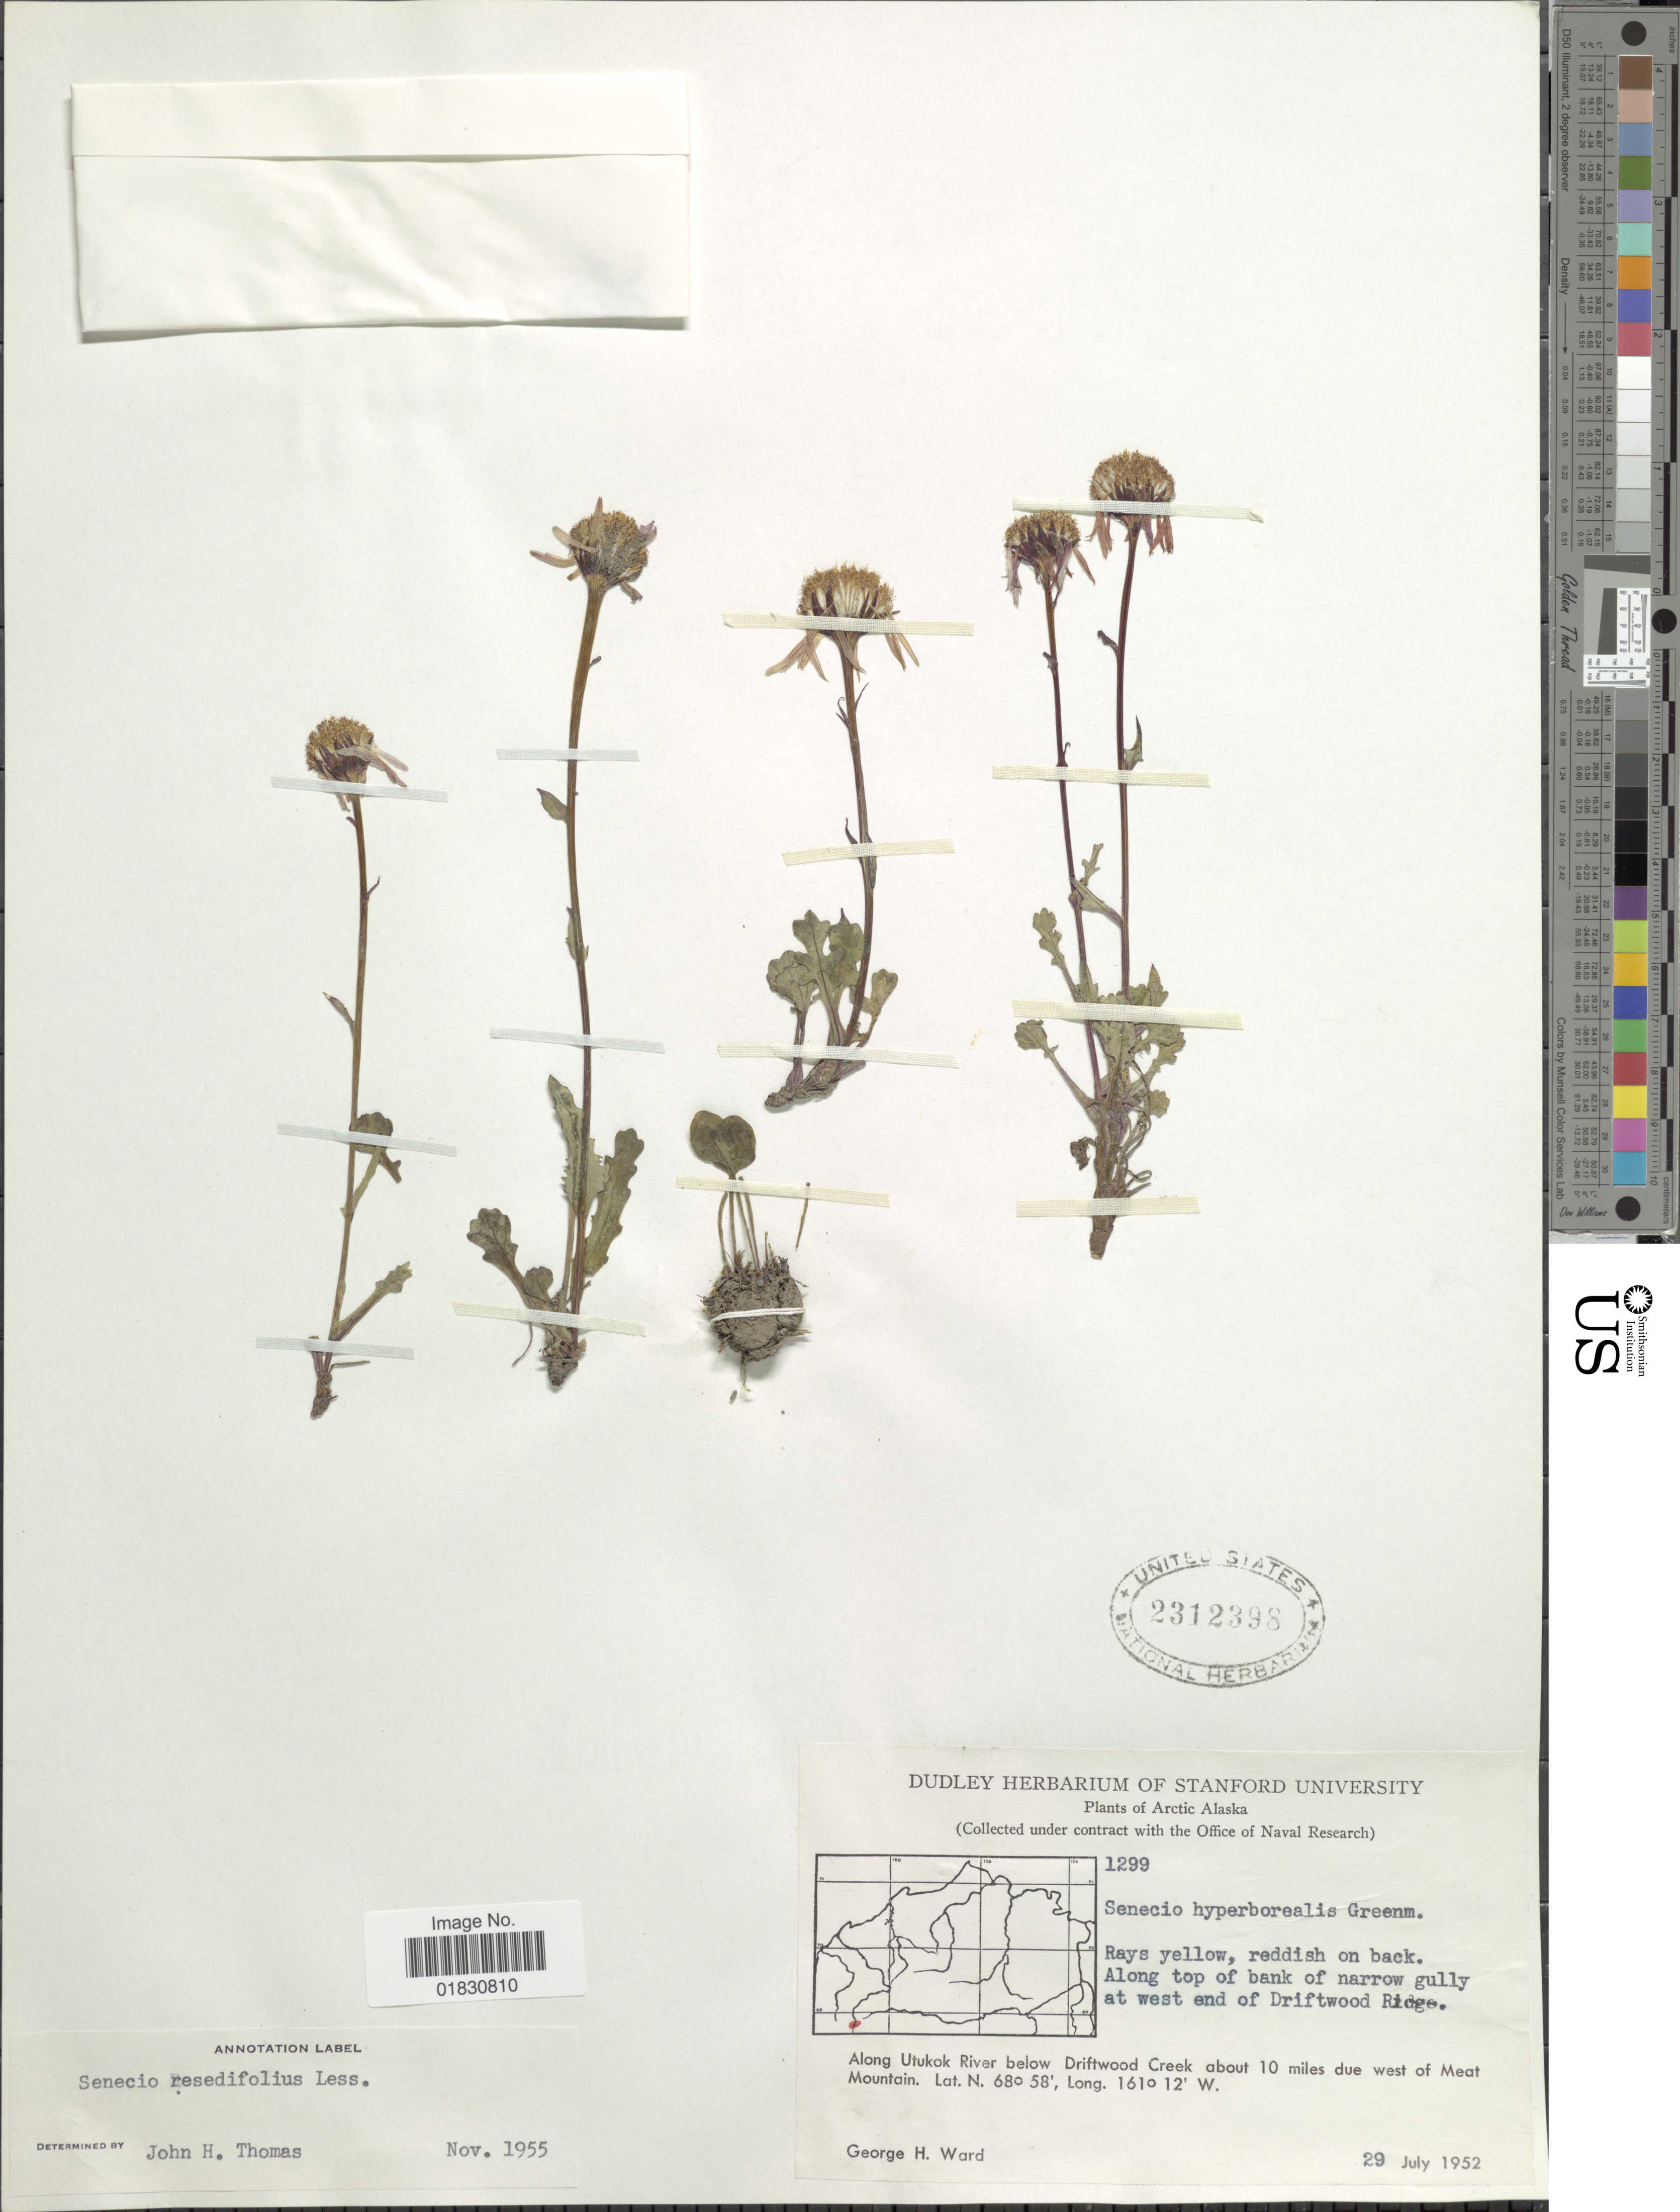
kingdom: Plantae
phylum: Tracheophyta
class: Magnoliopsida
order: Asterales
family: Asteraceae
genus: Packera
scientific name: Packera hyperborealis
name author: (Greene) Á. Löve & D. Löve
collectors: G. H. Ward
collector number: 1299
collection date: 1952-07-29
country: United States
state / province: Alaska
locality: Arctic Alaska, Along top of bank of narrow gully at west end of Driftwood Ridge, Along Utukok River below Driftwood Creek about 10 miles due west of Meat Mountain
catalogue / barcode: US 2312398